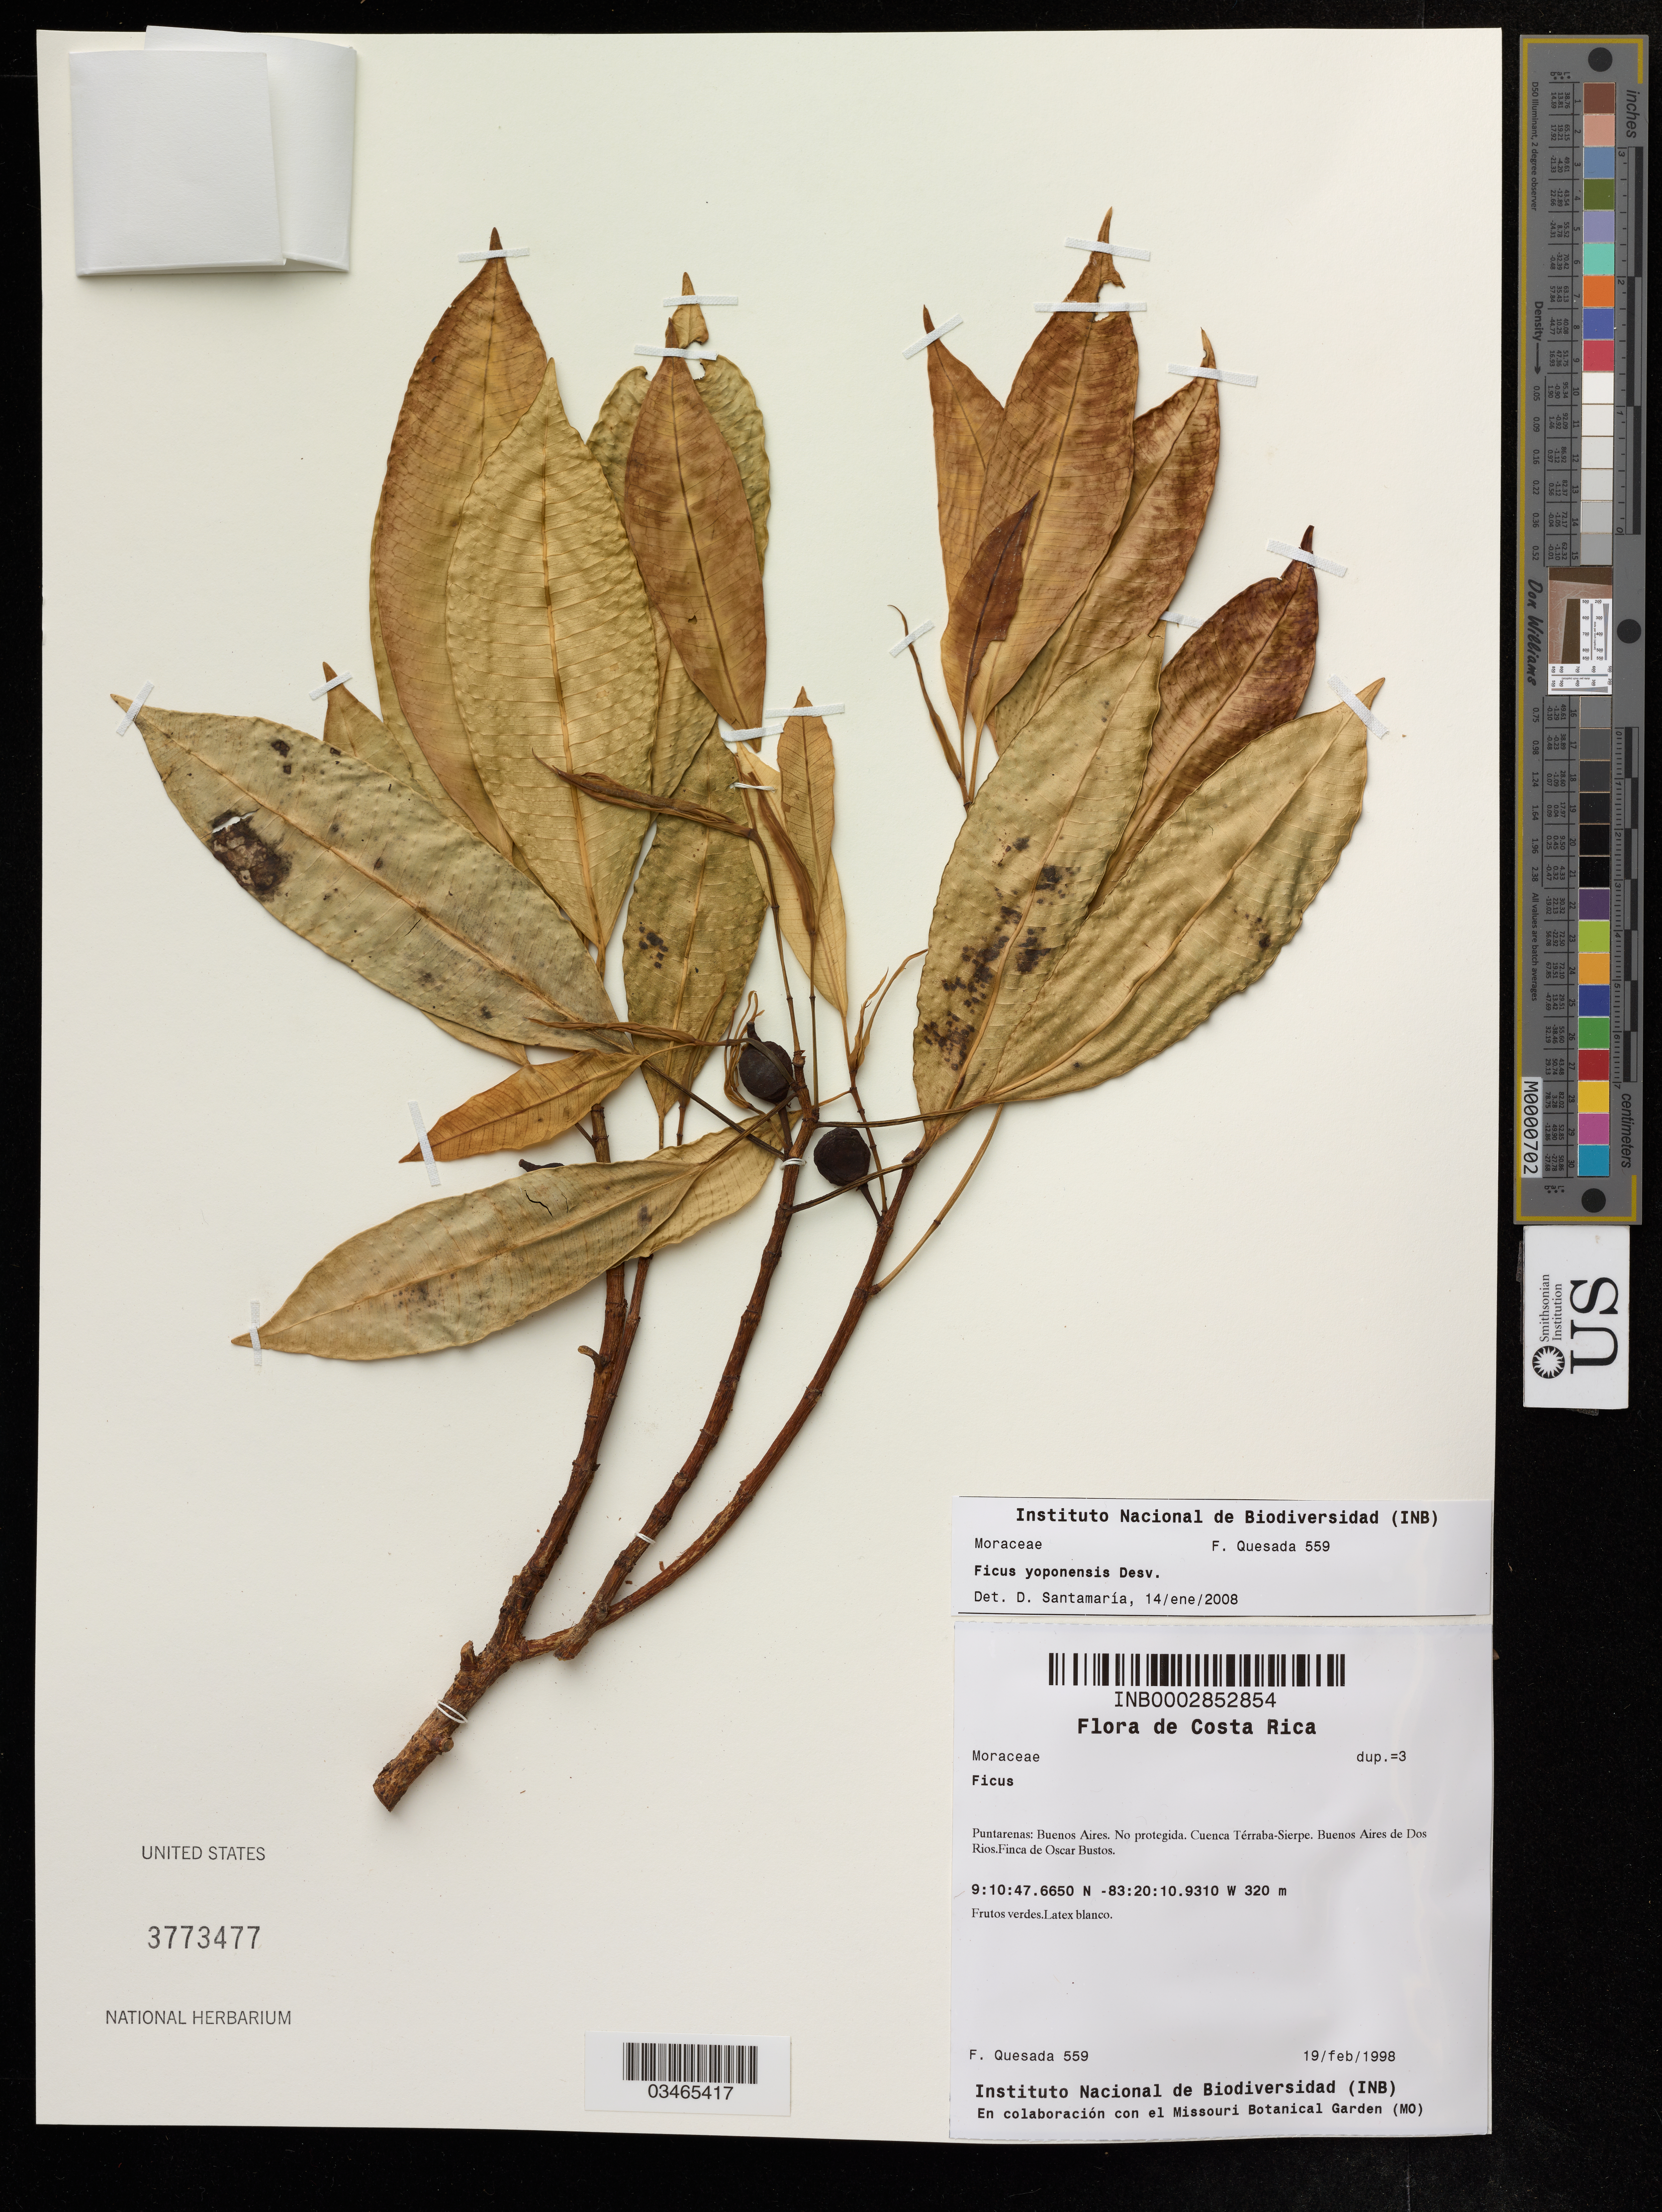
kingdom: Plantae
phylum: Tracheophyta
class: Magnoliopsida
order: Rosales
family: Moraceae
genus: Ficus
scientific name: Ficus yoponensis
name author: Desv.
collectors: F. Quesada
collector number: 559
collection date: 1998-02-19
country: Argentina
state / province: Buenos Aires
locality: Puntarenas.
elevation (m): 320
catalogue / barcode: US 3773477